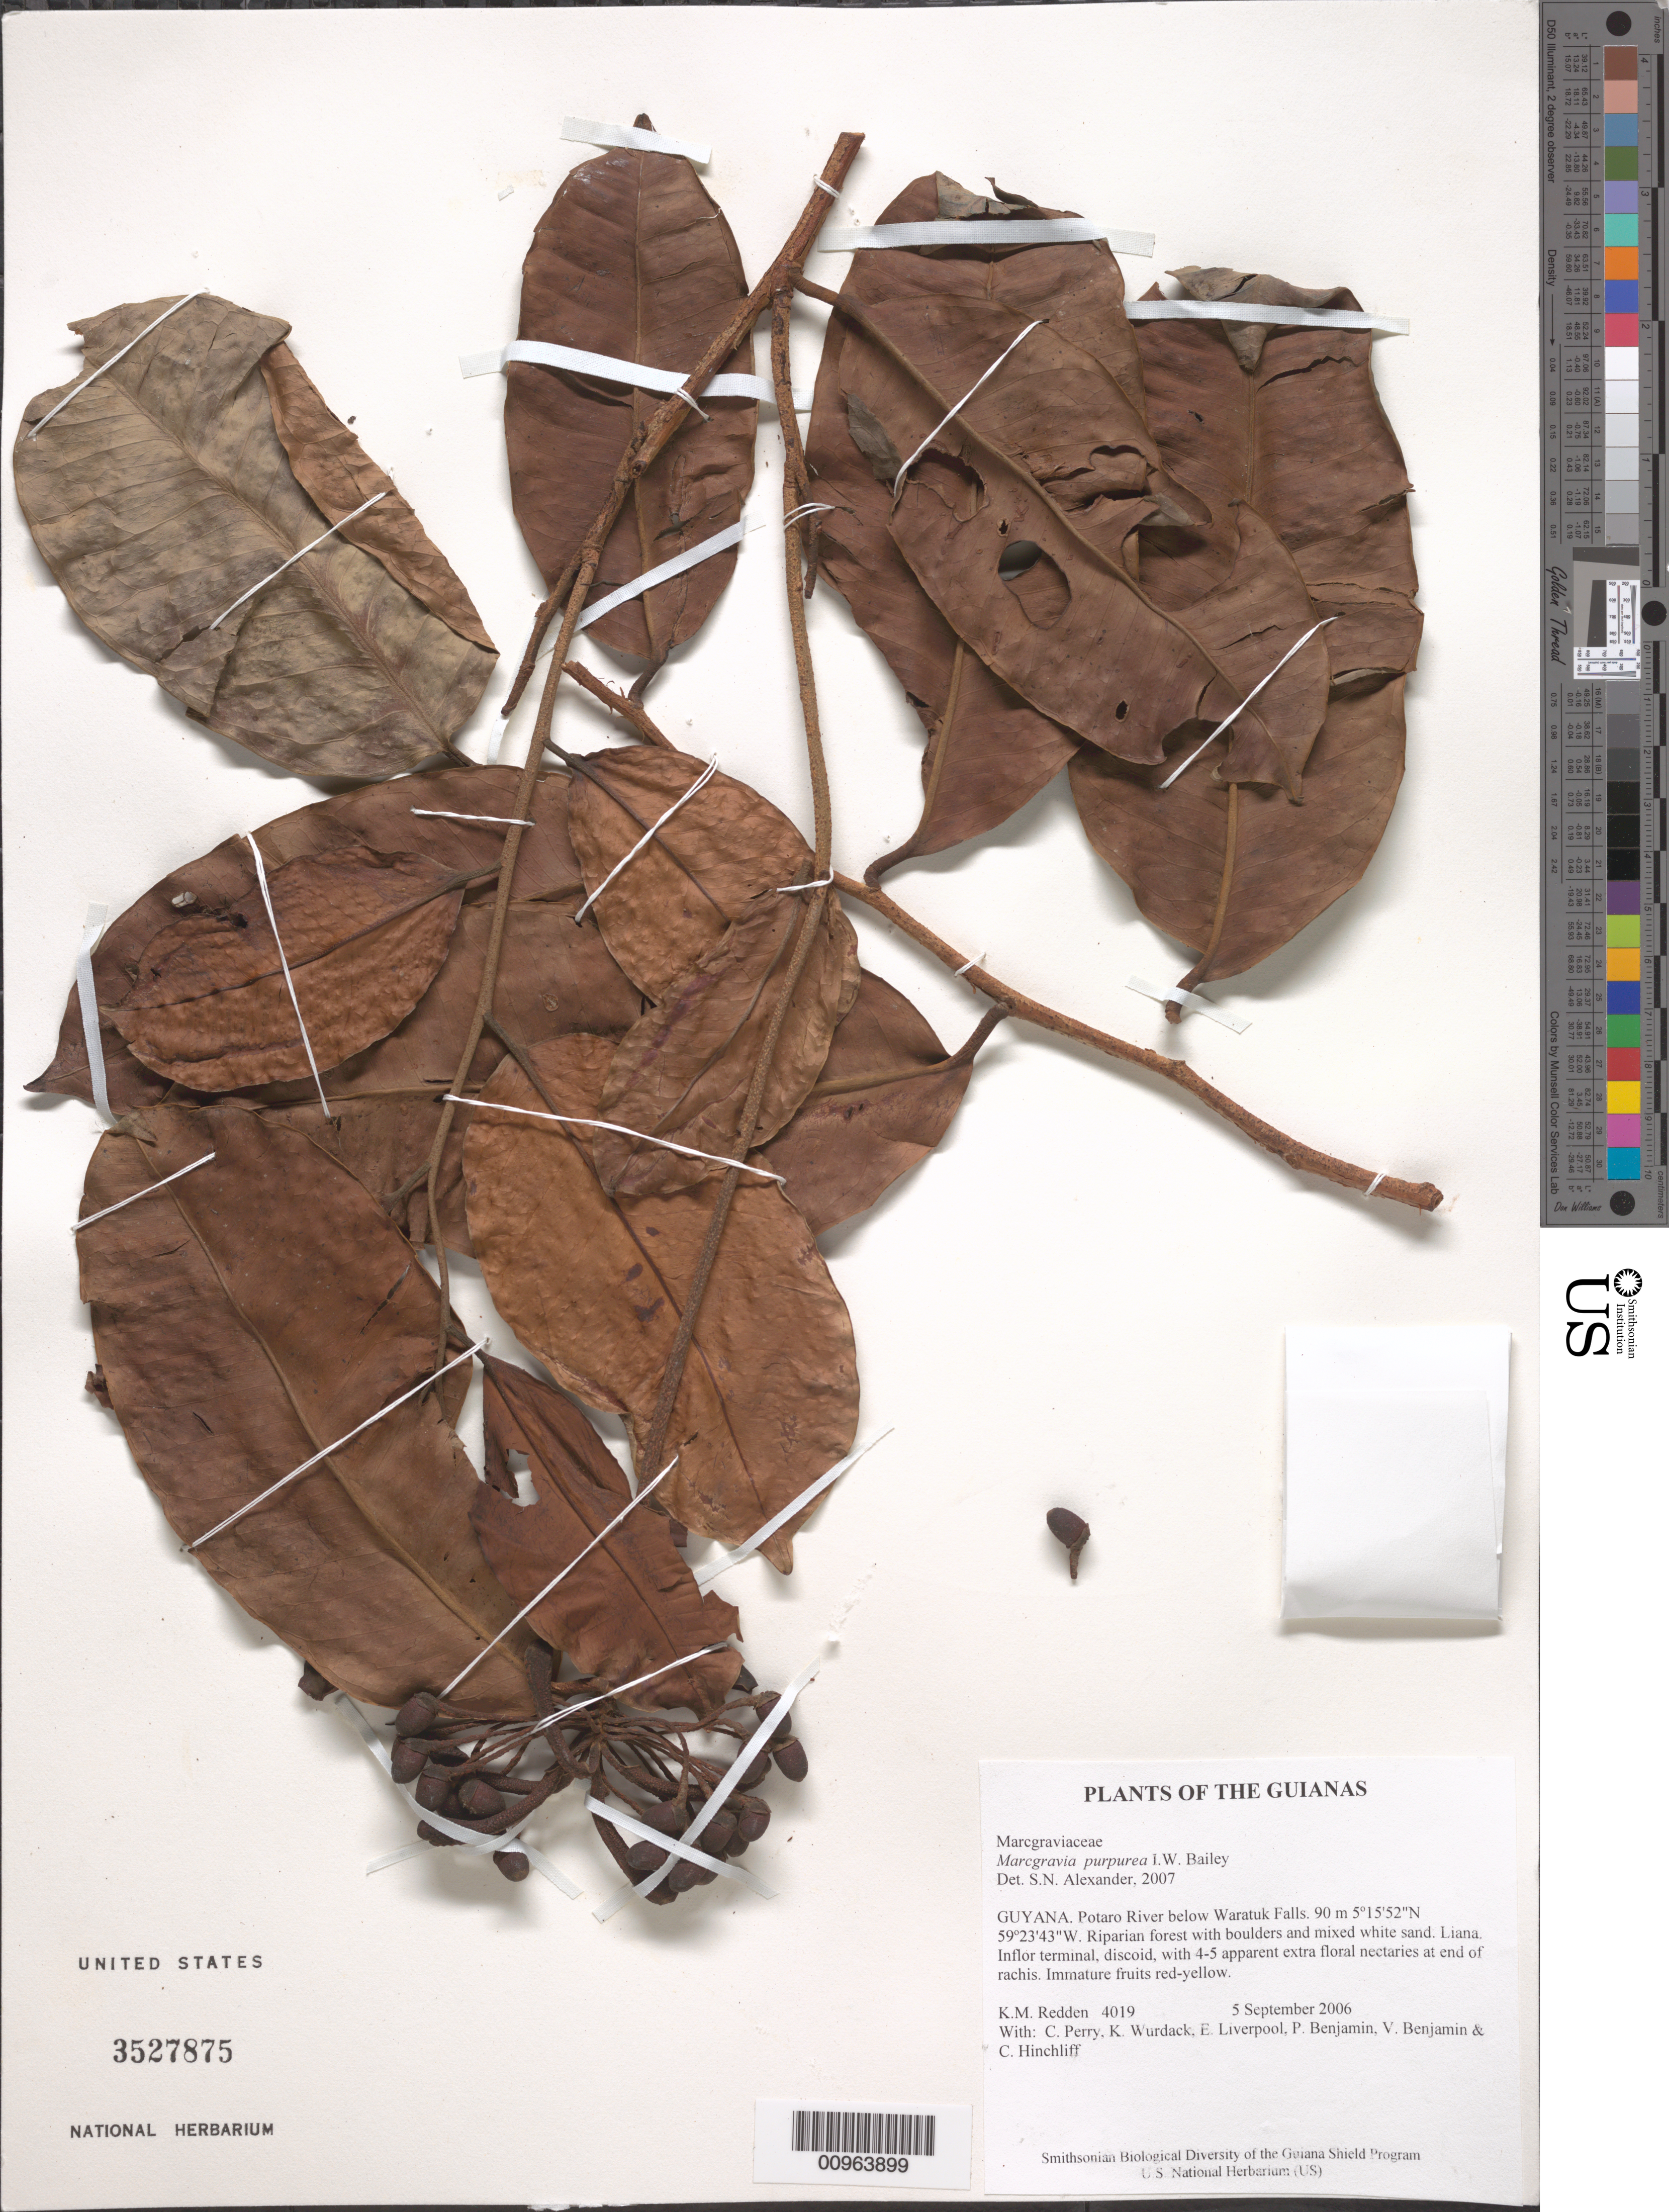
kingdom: Plantae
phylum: Tracheophyta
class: Magnoliopsida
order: Ericales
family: Marcgraviaceae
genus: Marcgravia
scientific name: Marcgravia purpurea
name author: I.W. Bailey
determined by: Alexander, S. N.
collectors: K. M. Redden, C. Perry, K. Wurdack, E. Liverpool, P. Benjamin, V. Benjamin & C. E. Hinchliff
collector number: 4019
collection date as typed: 5 September 2006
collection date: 2006-09-05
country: Guyana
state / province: Potaro-Siparuni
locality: Potaro River below Waratuk Falls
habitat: Riparian forest with boulders and mixed white sand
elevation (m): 90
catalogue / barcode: US 3527875